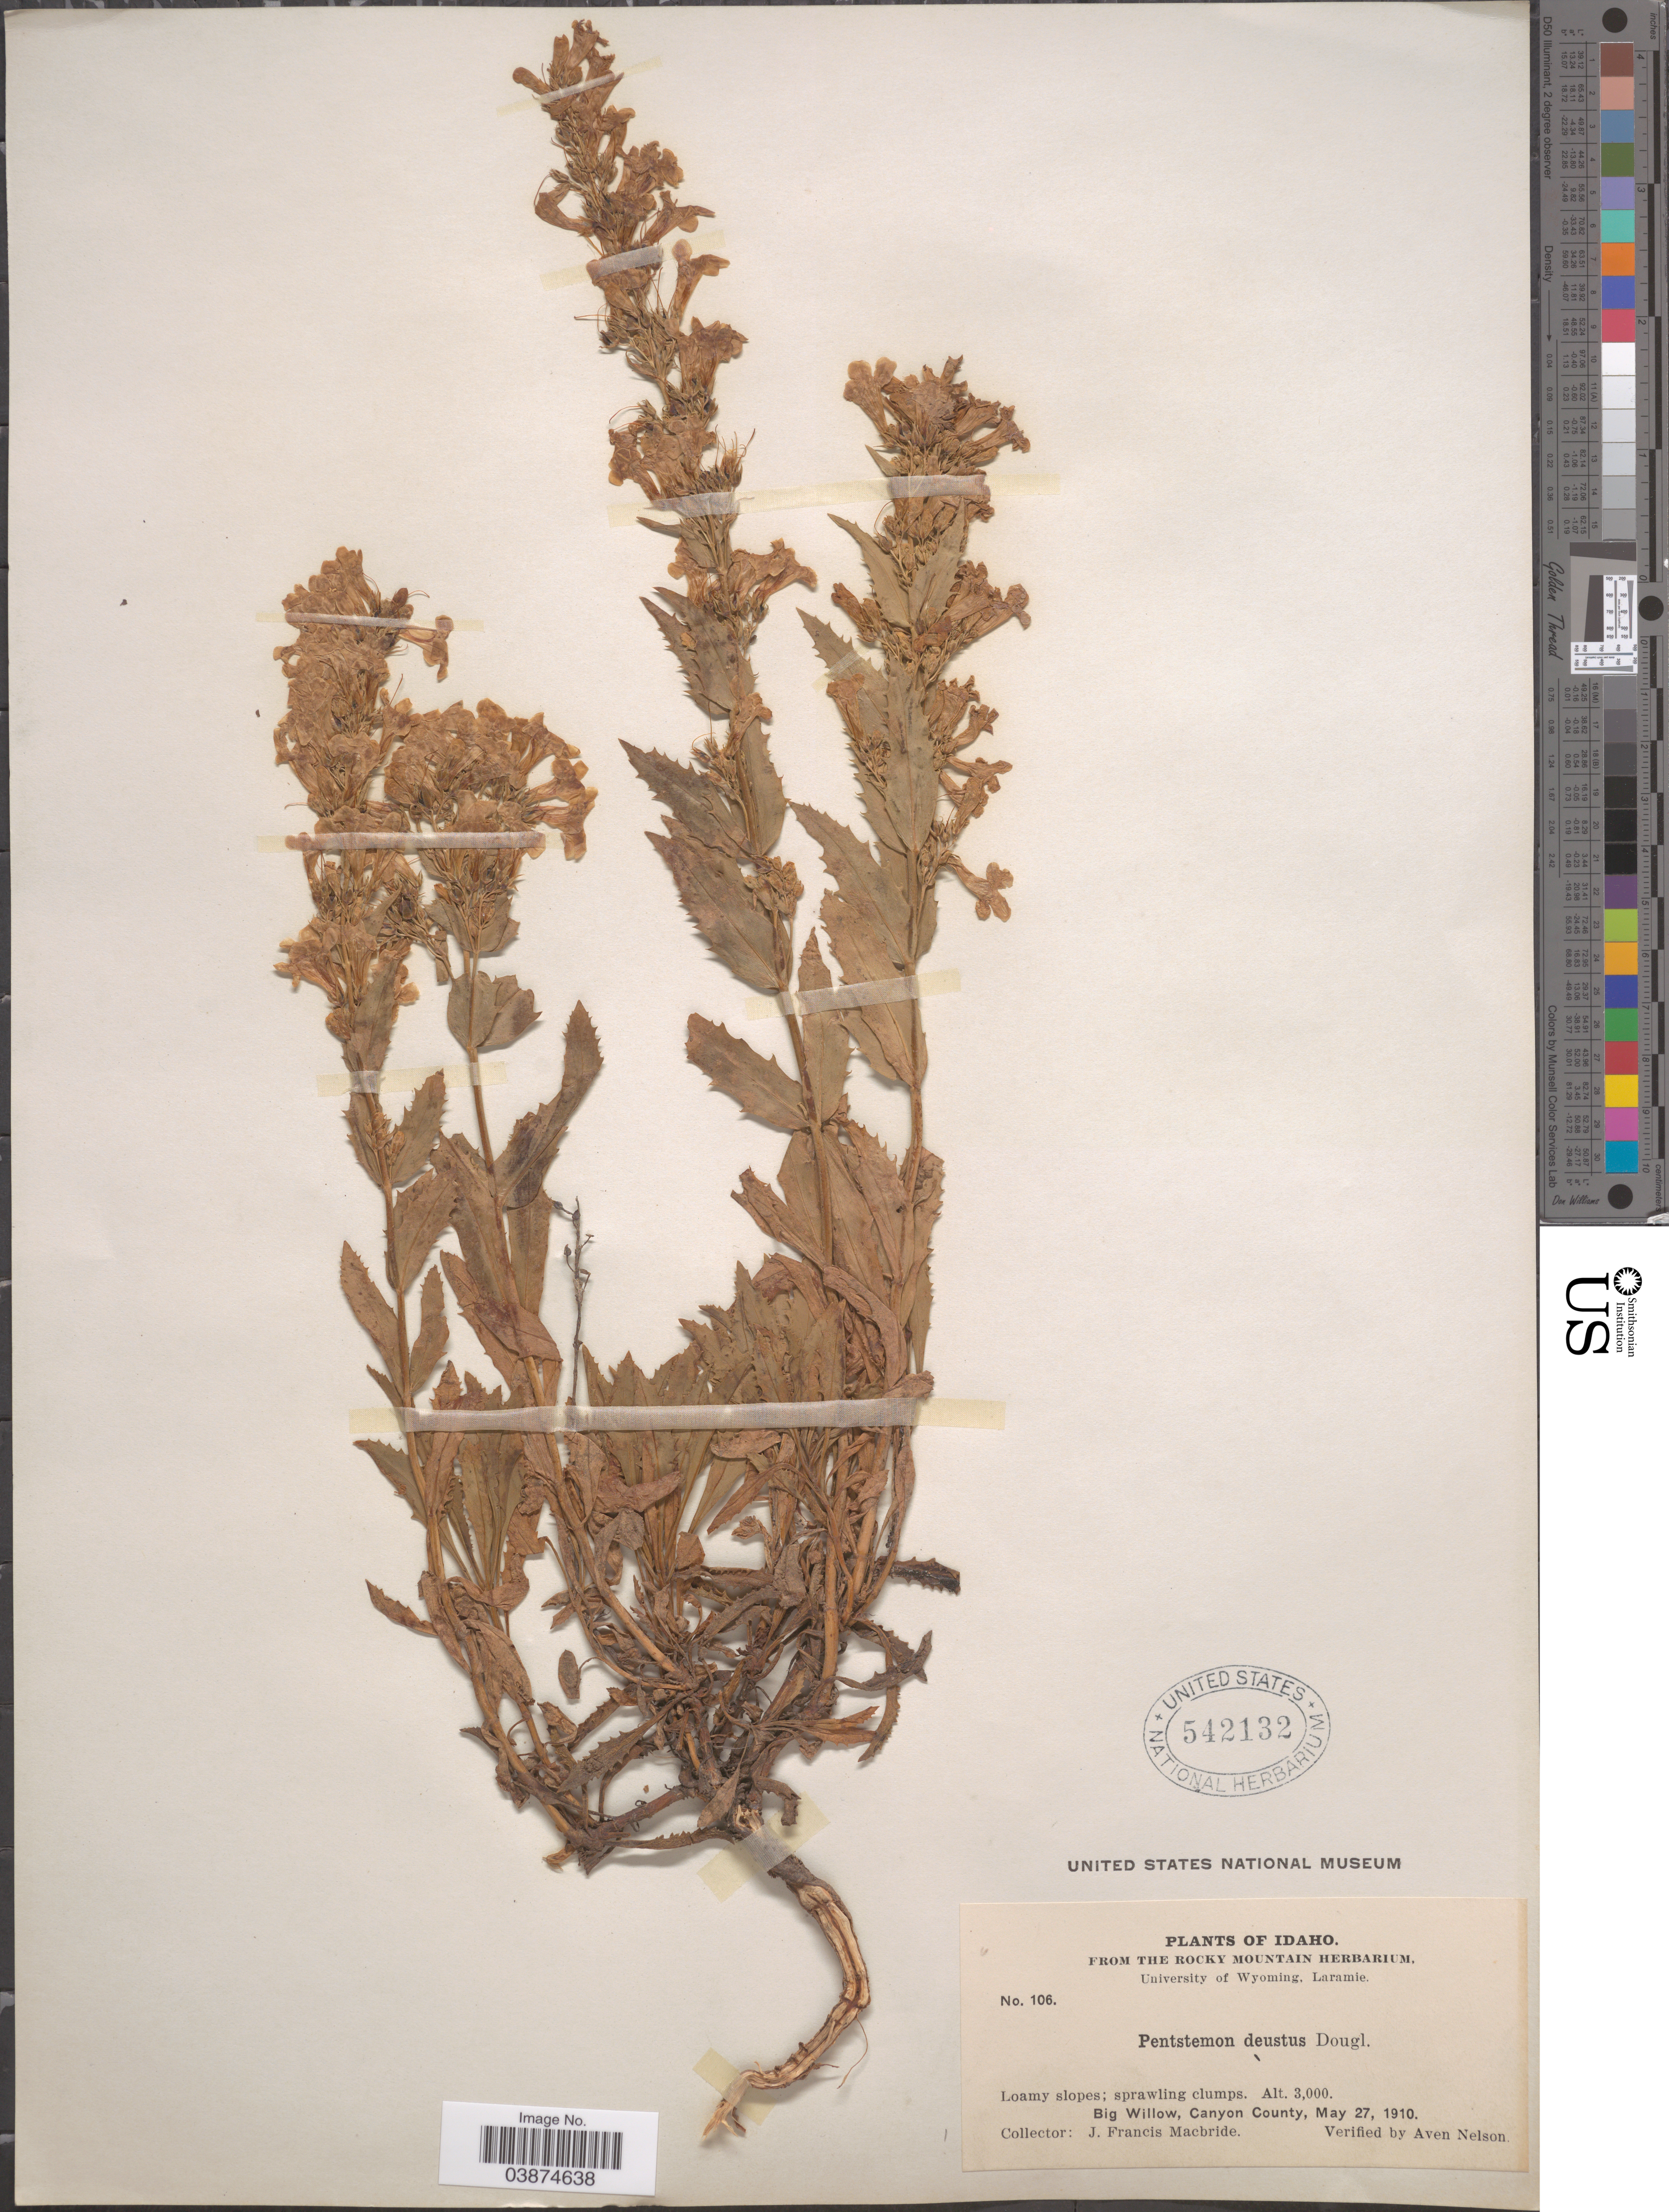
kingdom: Plantae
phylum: Tracheophyta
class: Magnoliopsida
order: Lamiales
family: Plantaginaceae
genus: Penstemon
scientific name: Penstemon deustus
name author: Douglas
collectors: J. F. Macbride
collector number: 106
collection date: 1910-05-27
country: United States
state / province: Idaho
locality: Big Willow, Canyon County.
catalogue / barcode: US 542132